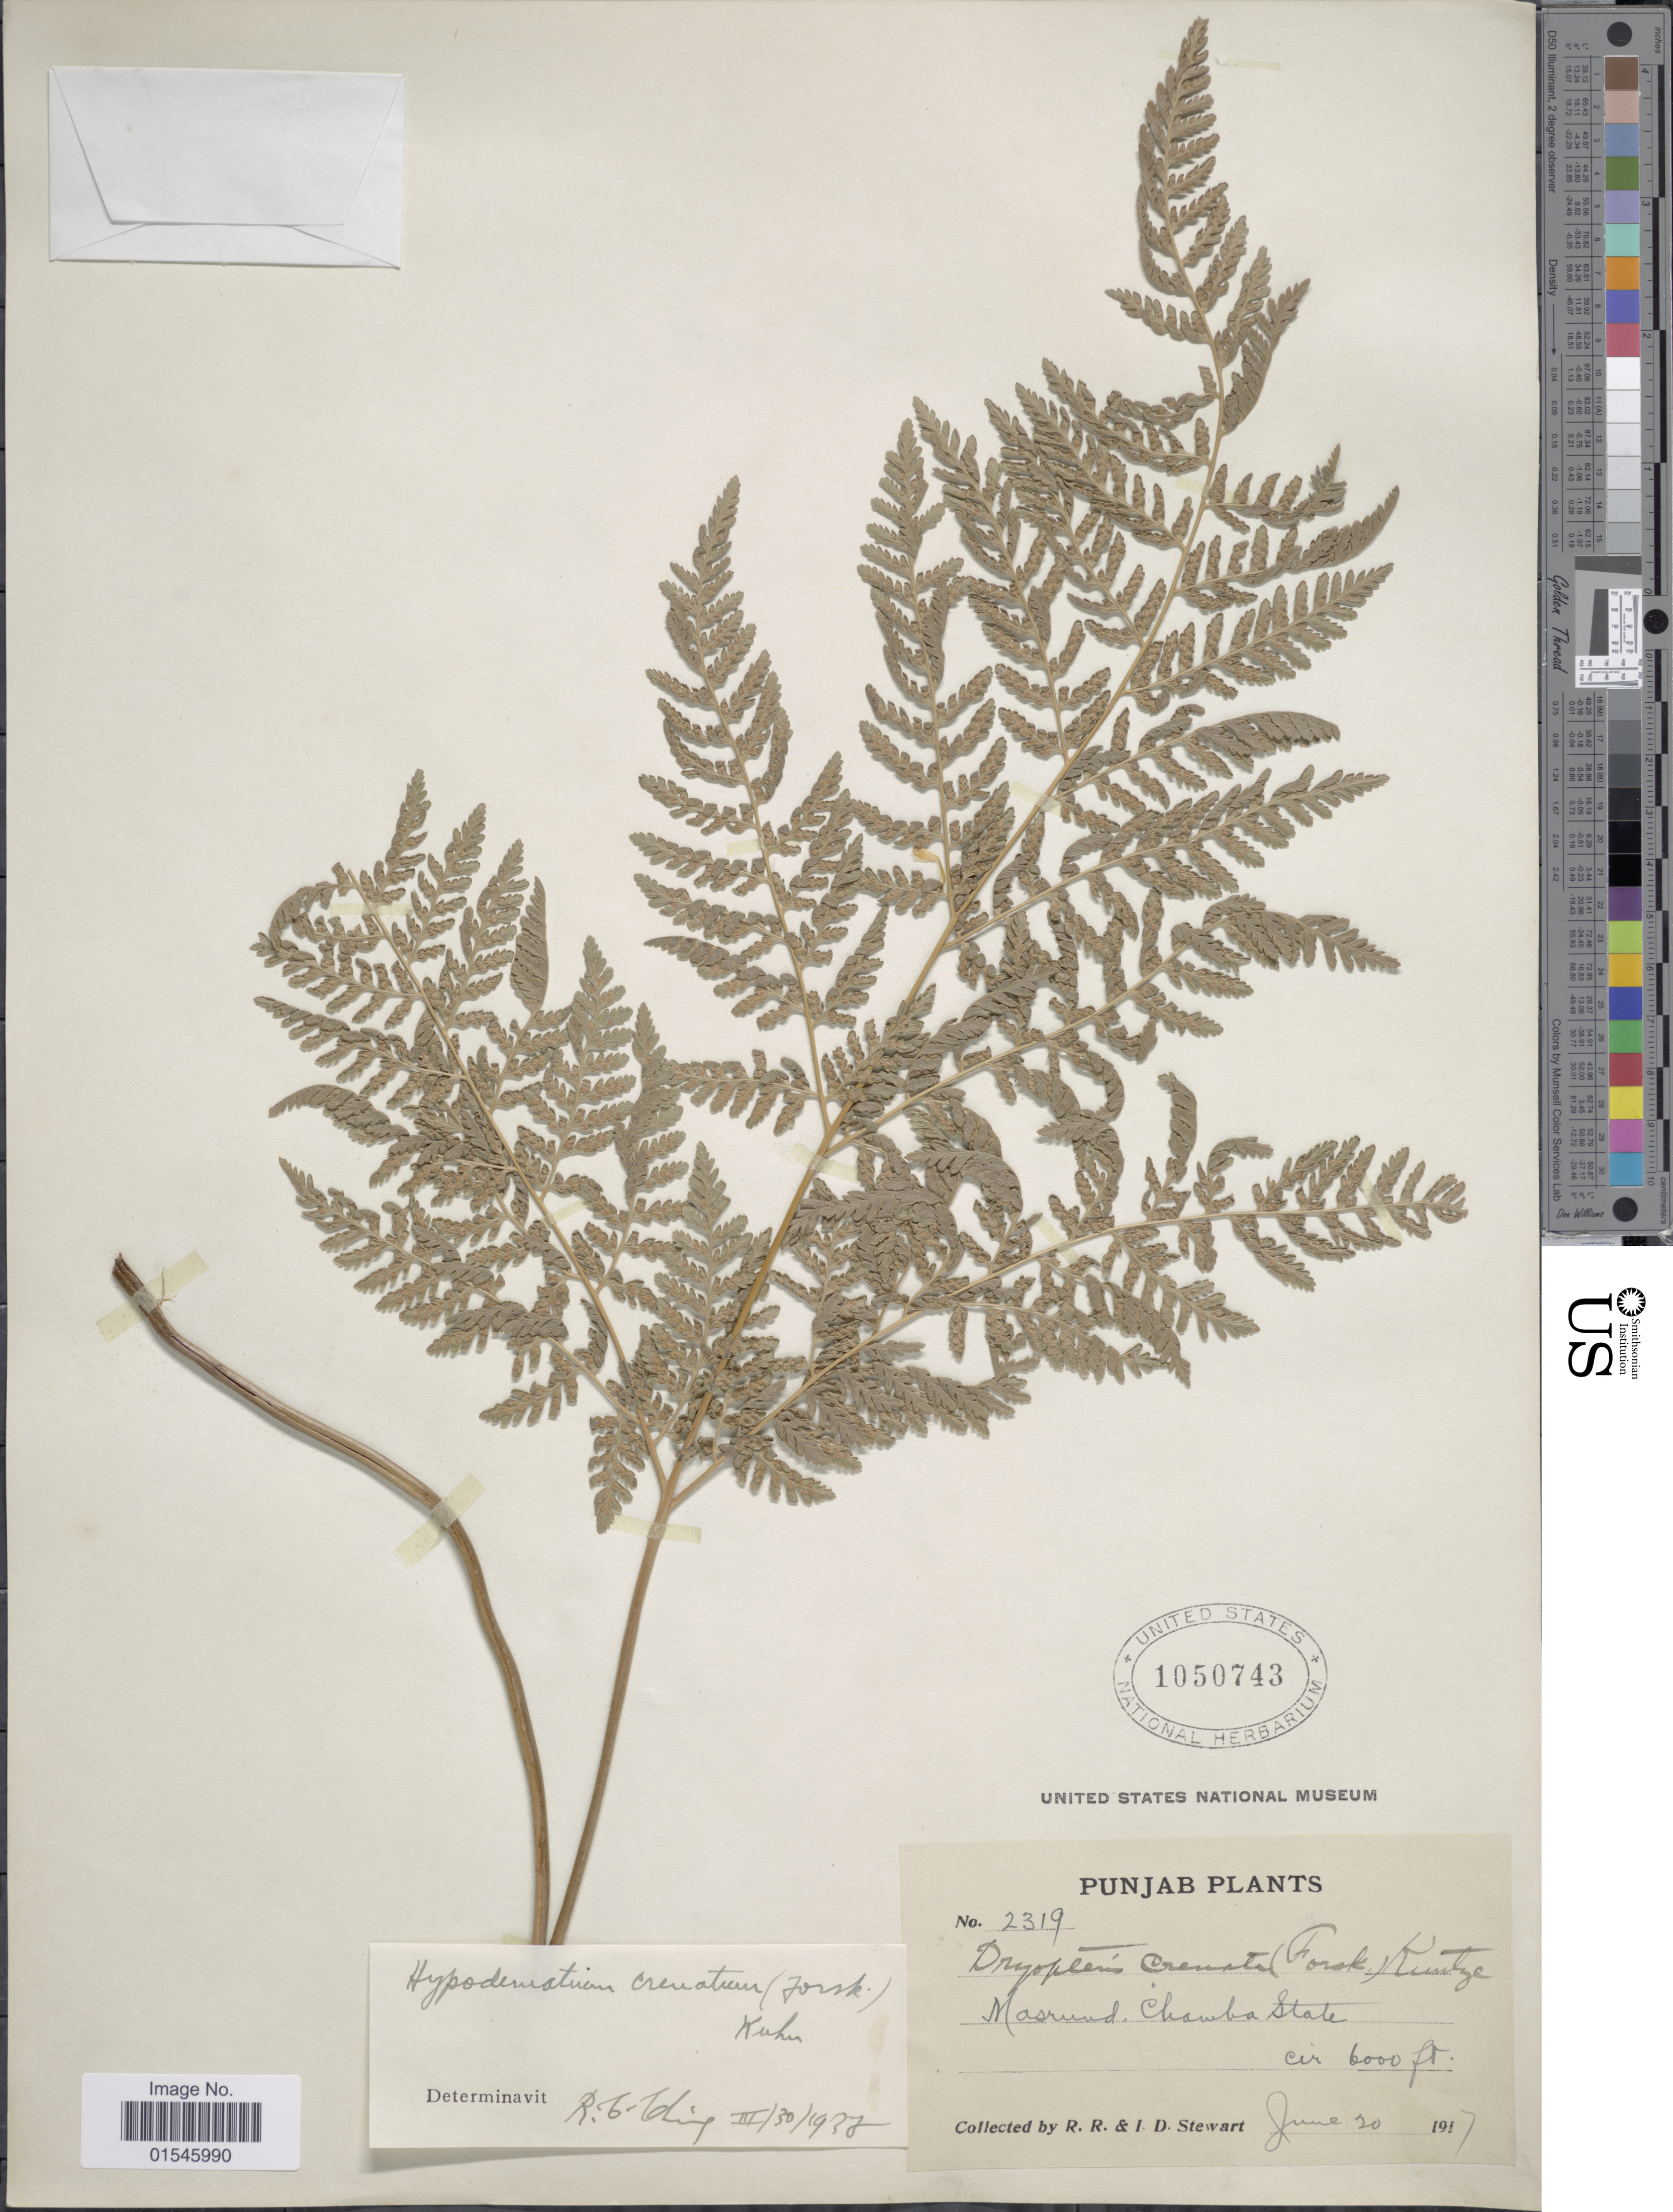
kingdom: Plantae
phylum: Tracheophyta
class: Polypodiopsida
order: Polypodiales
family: Hypodematiaceae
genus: Hypodematium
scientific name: Hypodematium crenatum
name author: (Forssk.) Kuhn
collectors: R. R. Stewart & I. Stewart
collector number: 2319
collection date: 1917-06-20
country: India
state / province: Punjab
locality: Masrund. Chamba State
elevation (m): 1829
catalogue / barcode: US 1050743